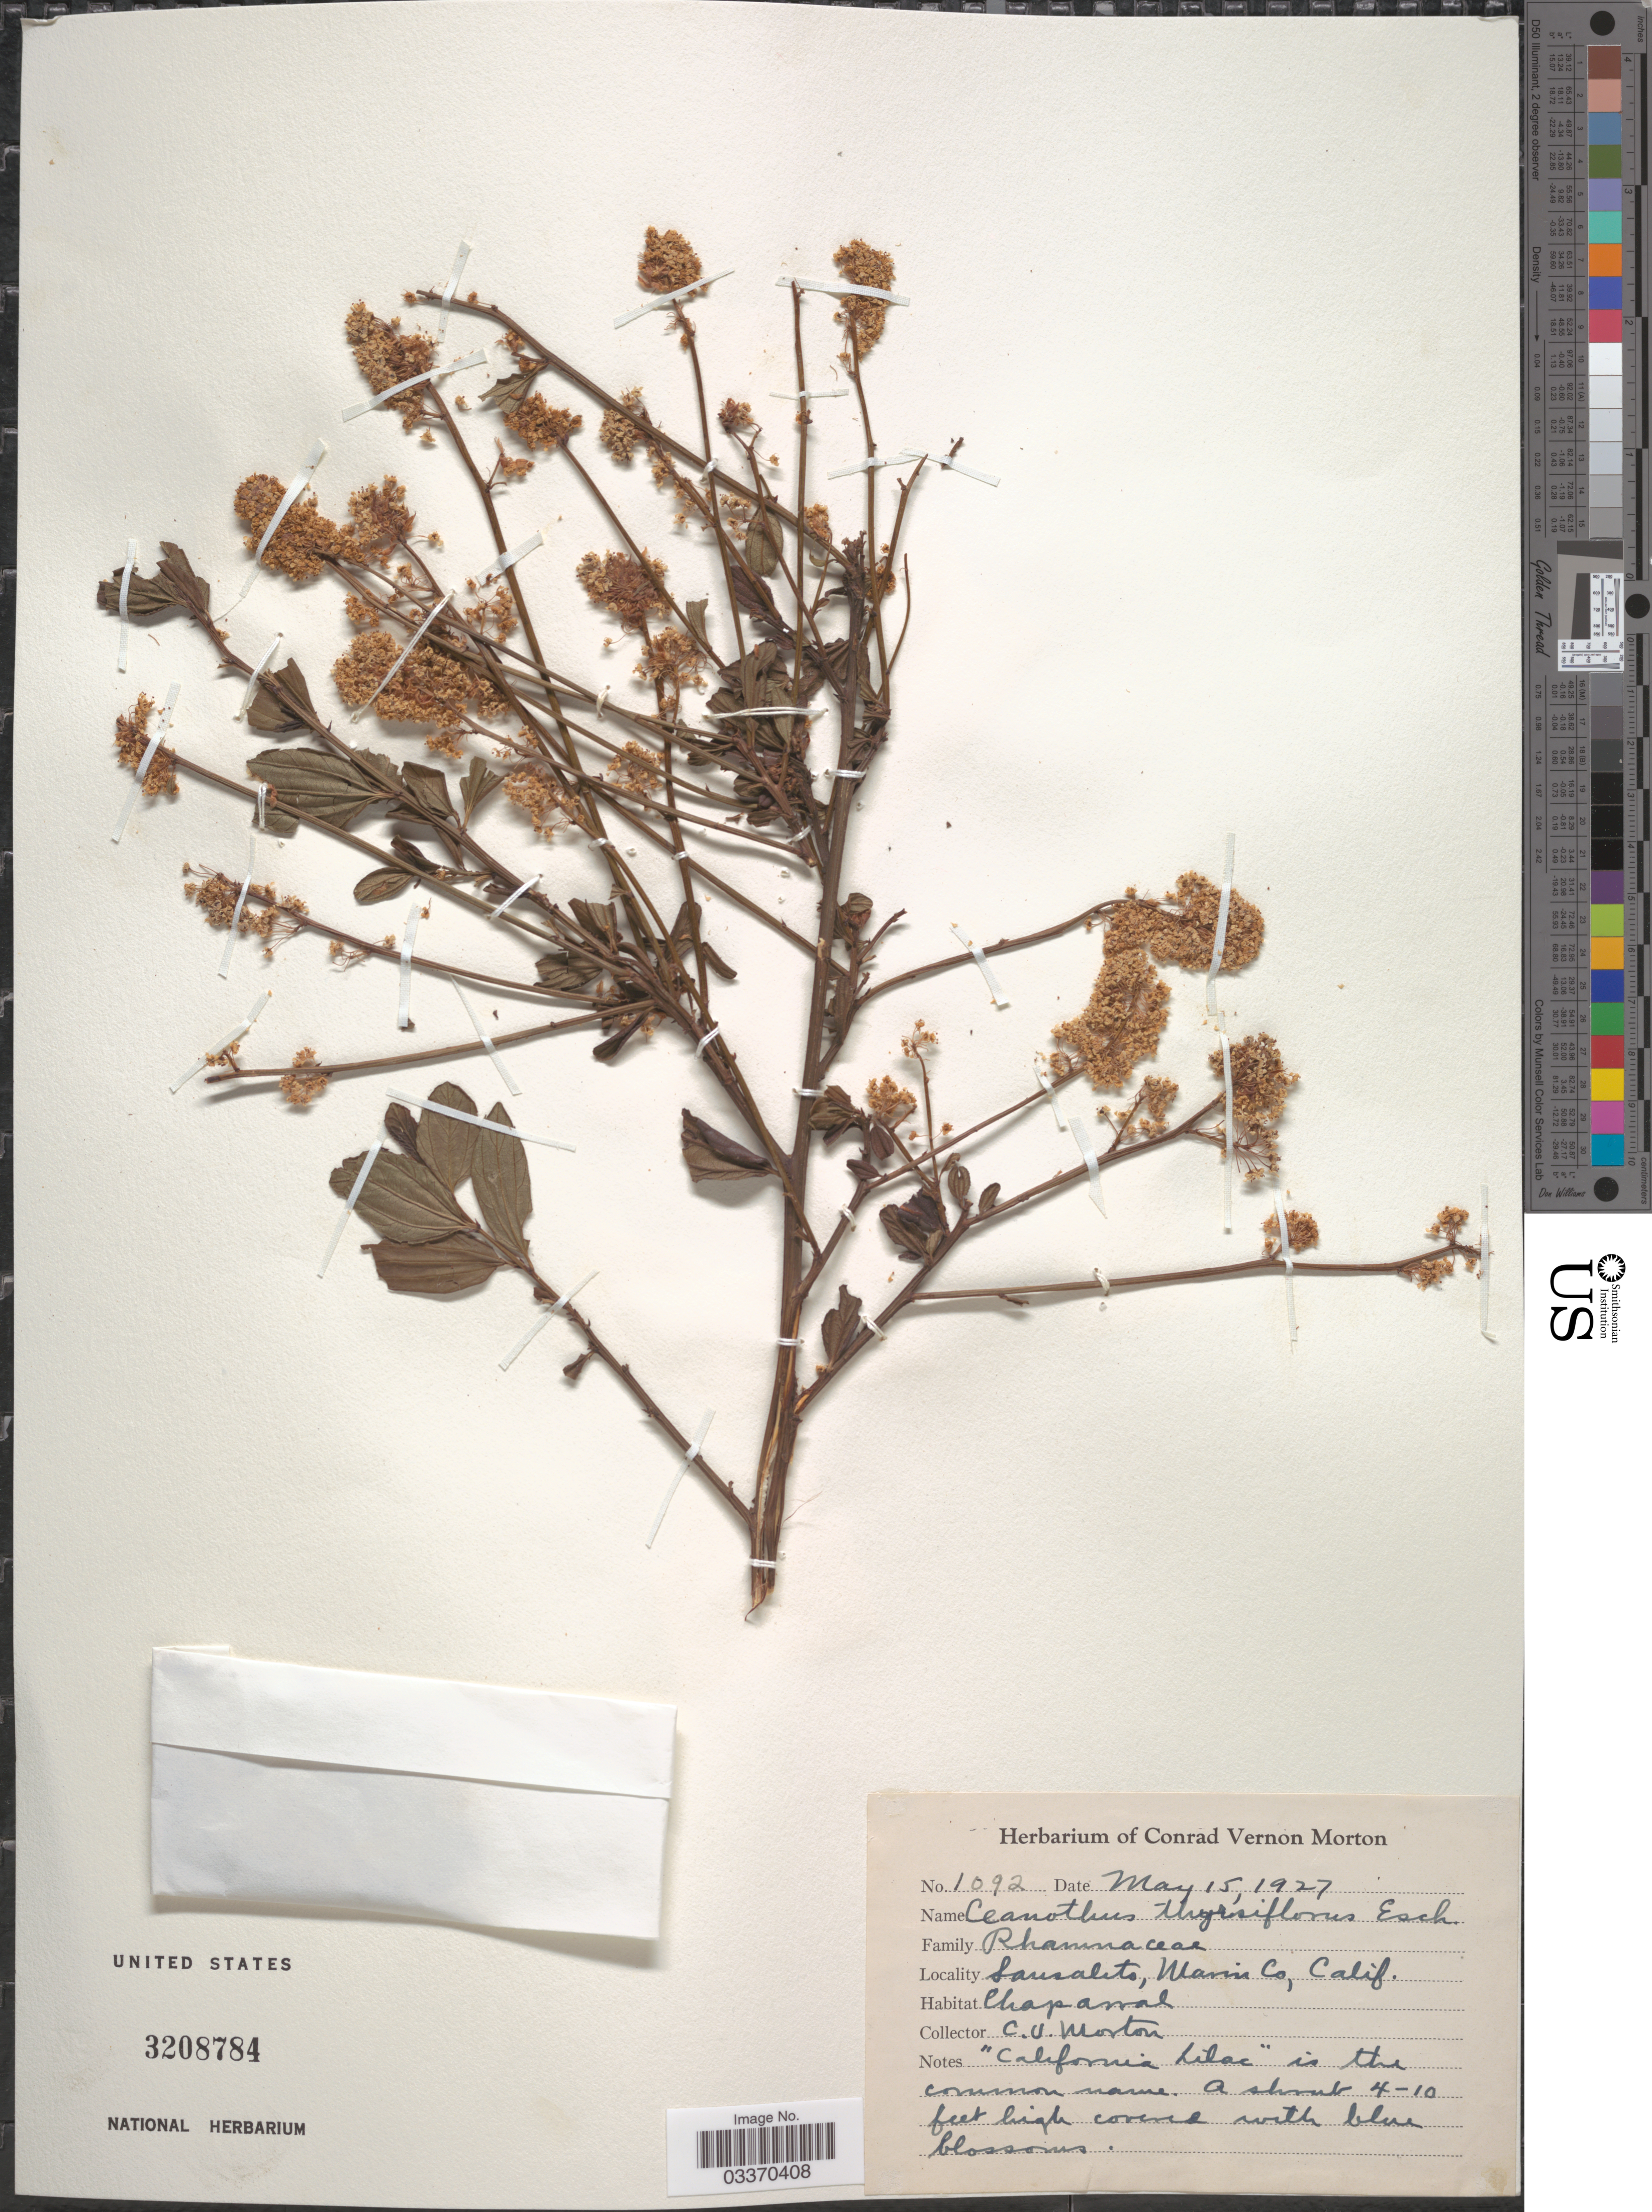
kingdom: Plantae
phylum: Tracheophyta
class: Magnoliopsida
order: Rosales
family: Rhamnaceae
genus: Ceanothus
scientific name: Ceanothus thyrsiflorus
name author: Eschsch.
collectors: C. V. Morton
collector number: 1092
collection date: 1927-05-15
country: United States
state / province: California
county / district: Marin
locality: Sausalito Marin Co. Chaparral.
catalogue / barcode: US 3208784